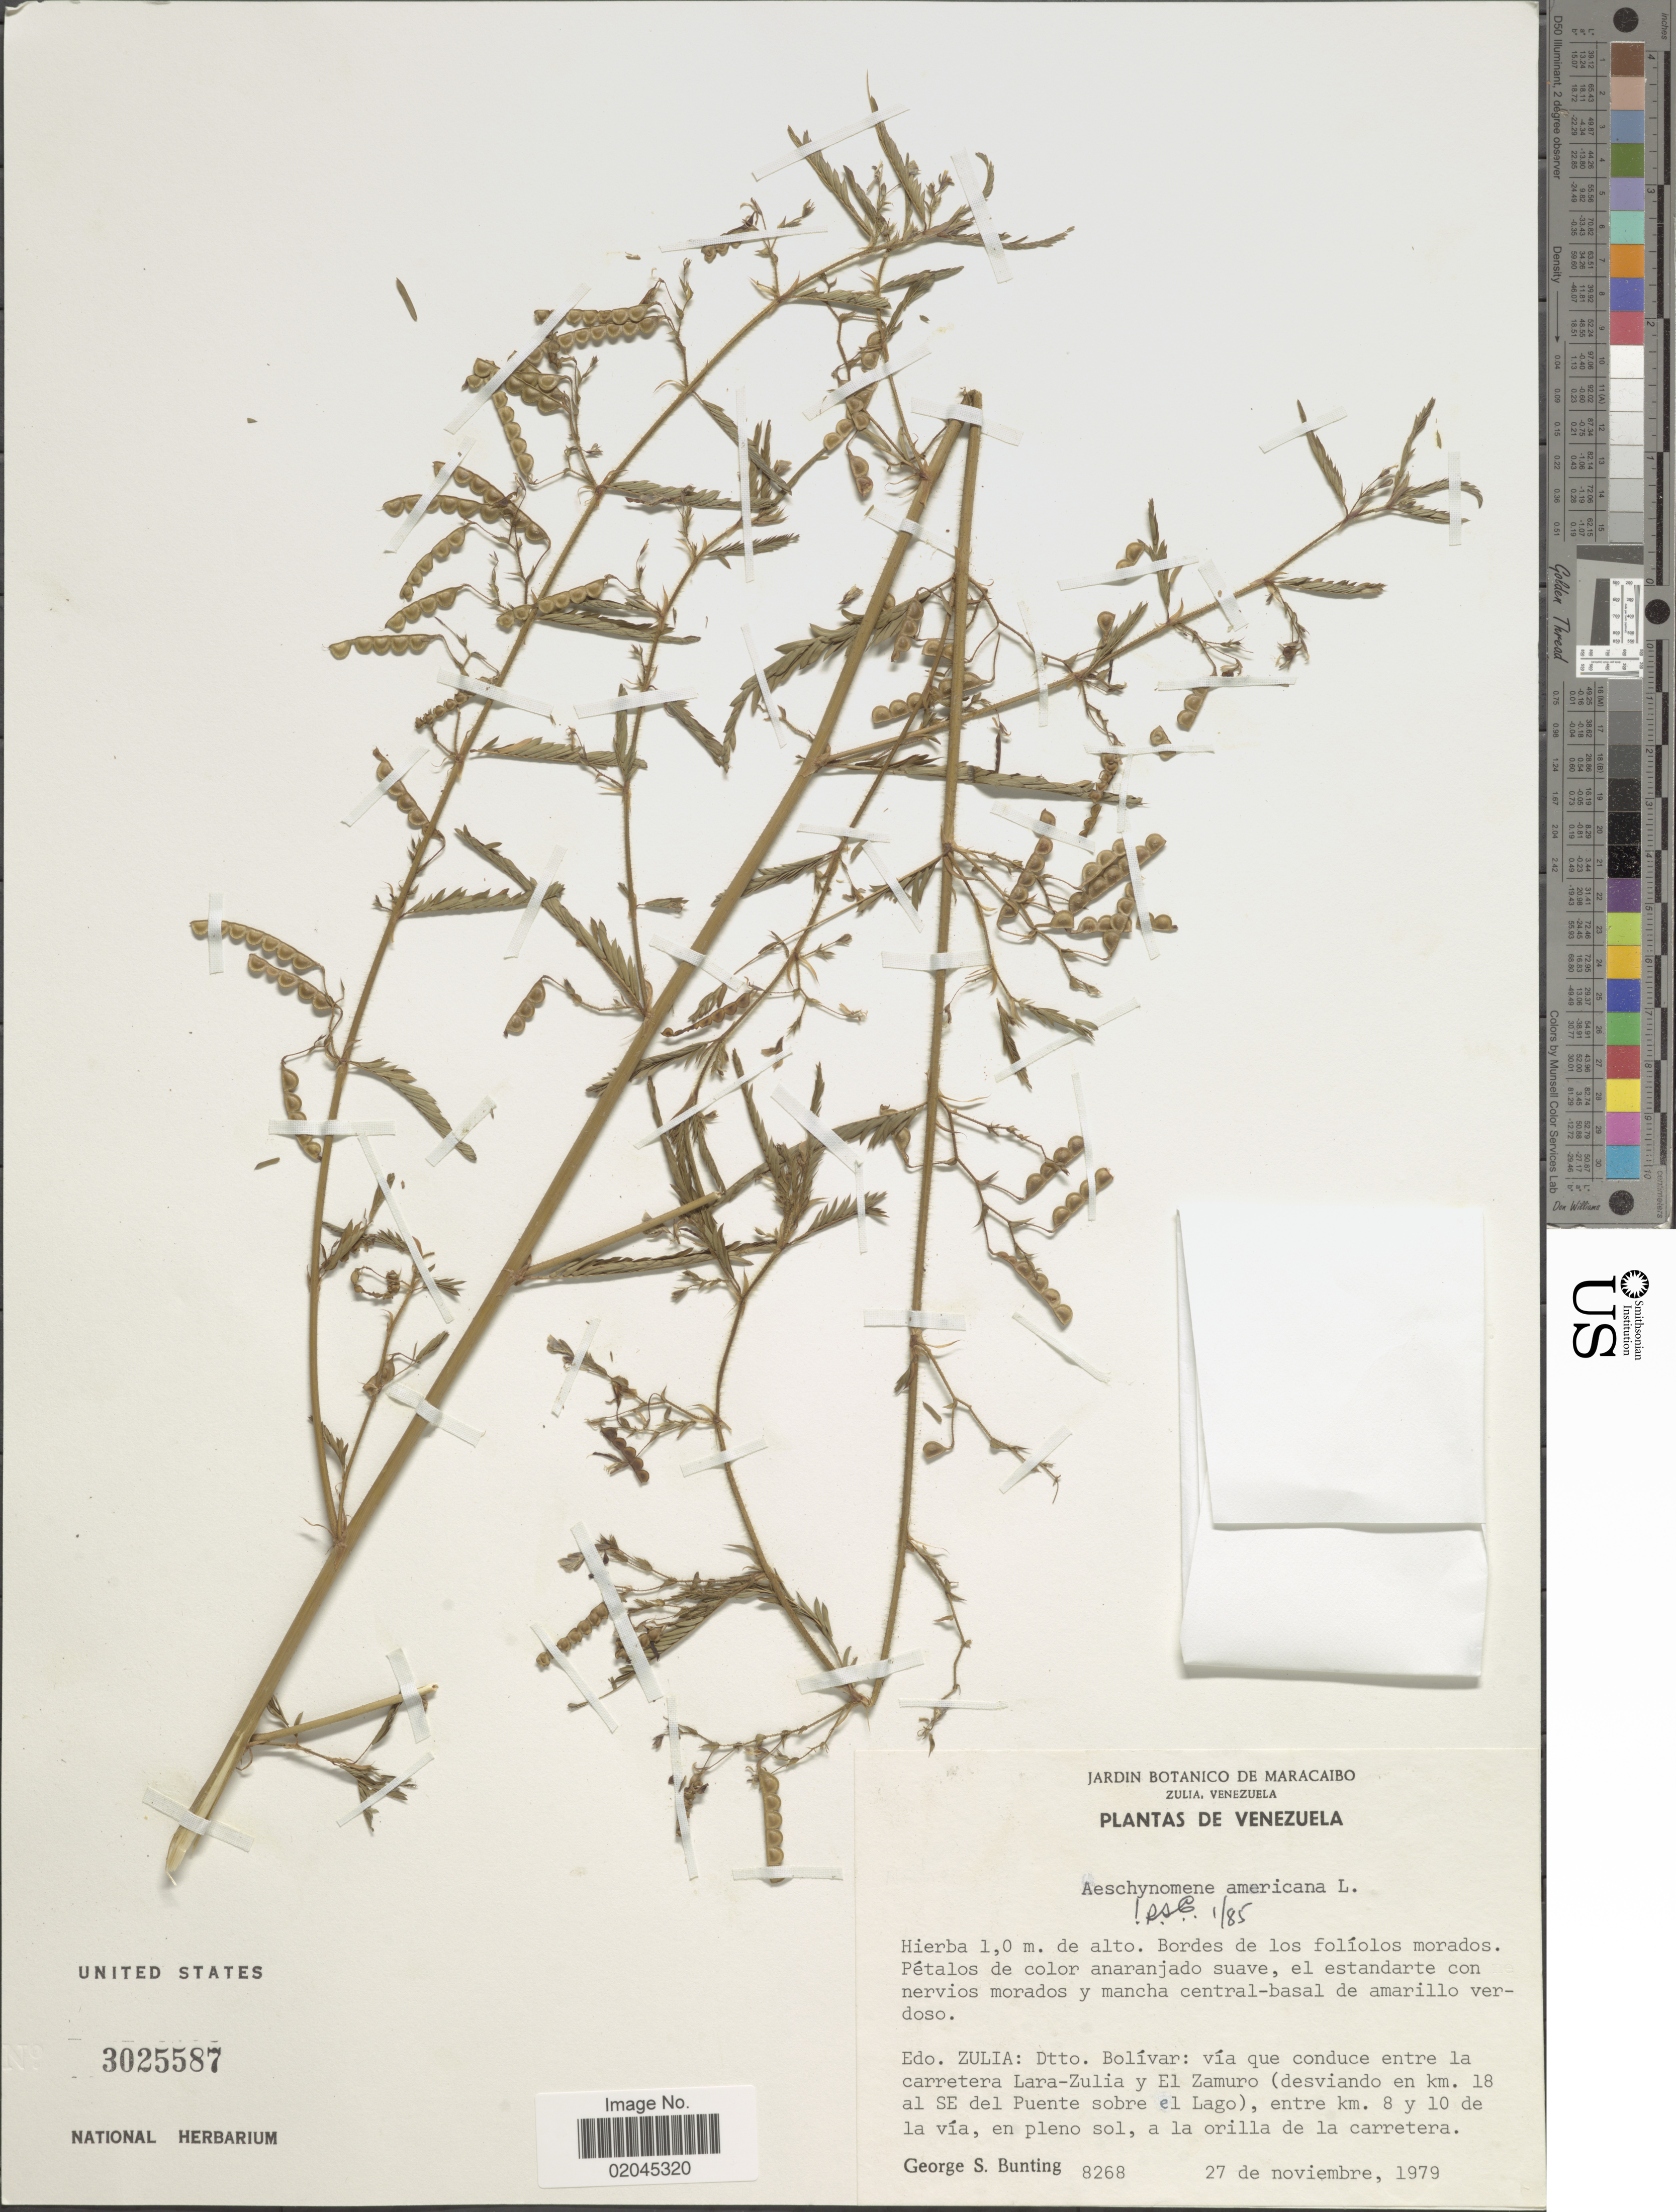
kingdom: Plantae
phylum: Tracheophyta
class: Magnoliopsida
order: Fabales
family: Fabaceae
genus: Aeschynomene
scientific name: Aeschynomene americana var. americana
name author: L.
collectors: G. S. Bunting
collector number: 8268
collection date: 1979-11-27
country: Venezuela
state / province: Zulia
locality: Edo. Zulia: Dtto Bolívar: vía que conduce entre la carretera Lara-Zulia y El Zamuro (desviando en km 18 al SE del Puente sobre el Lago), entre km 8 y 10 de la vía, en pleno sol, a ;a orilla de la carretera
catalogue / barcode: US 3025587